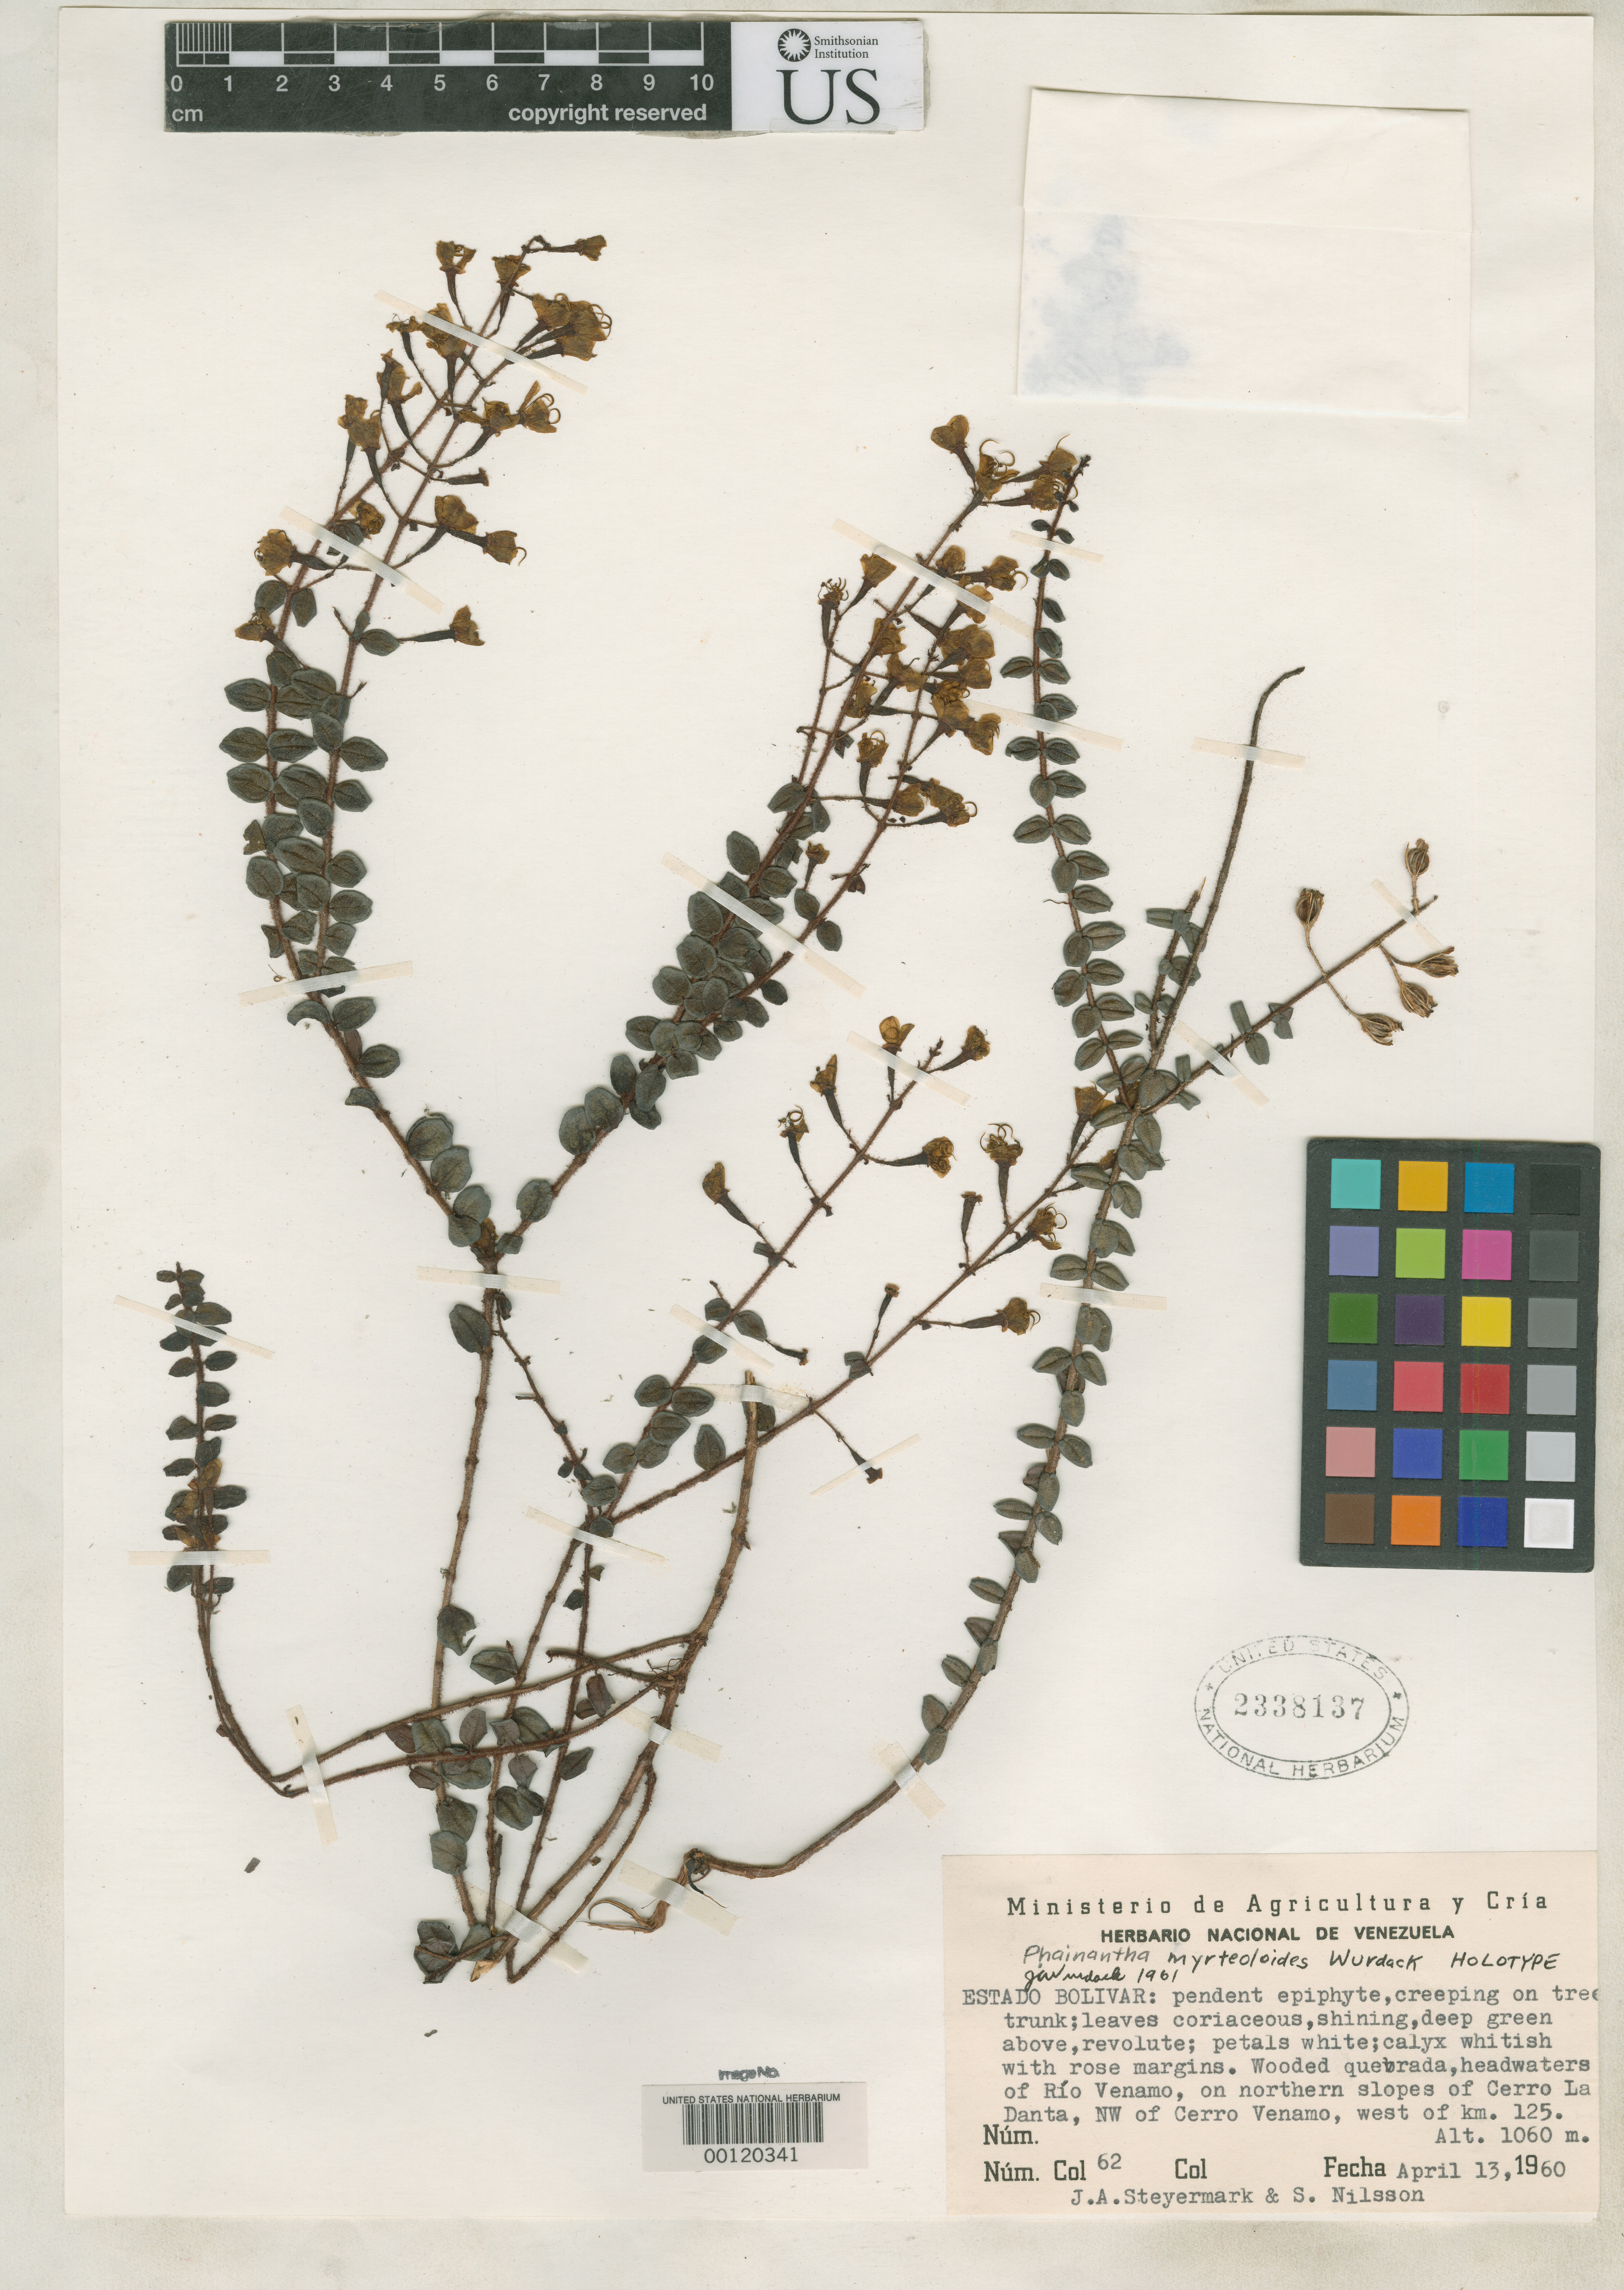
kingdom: Plantae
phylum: Tracheophyta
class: Magnoliopsida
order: Myrtales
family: Melastomataceae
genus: Phainantha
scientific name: Phainantha myrteoloides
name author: Wurdack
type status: Holotype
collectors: J. Steyermark & Sv. Nilsson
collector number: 62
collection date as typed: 13 Apr 1960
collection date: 1960-04-13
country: Venezuela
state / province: Bolivar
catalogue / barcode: US 2338137